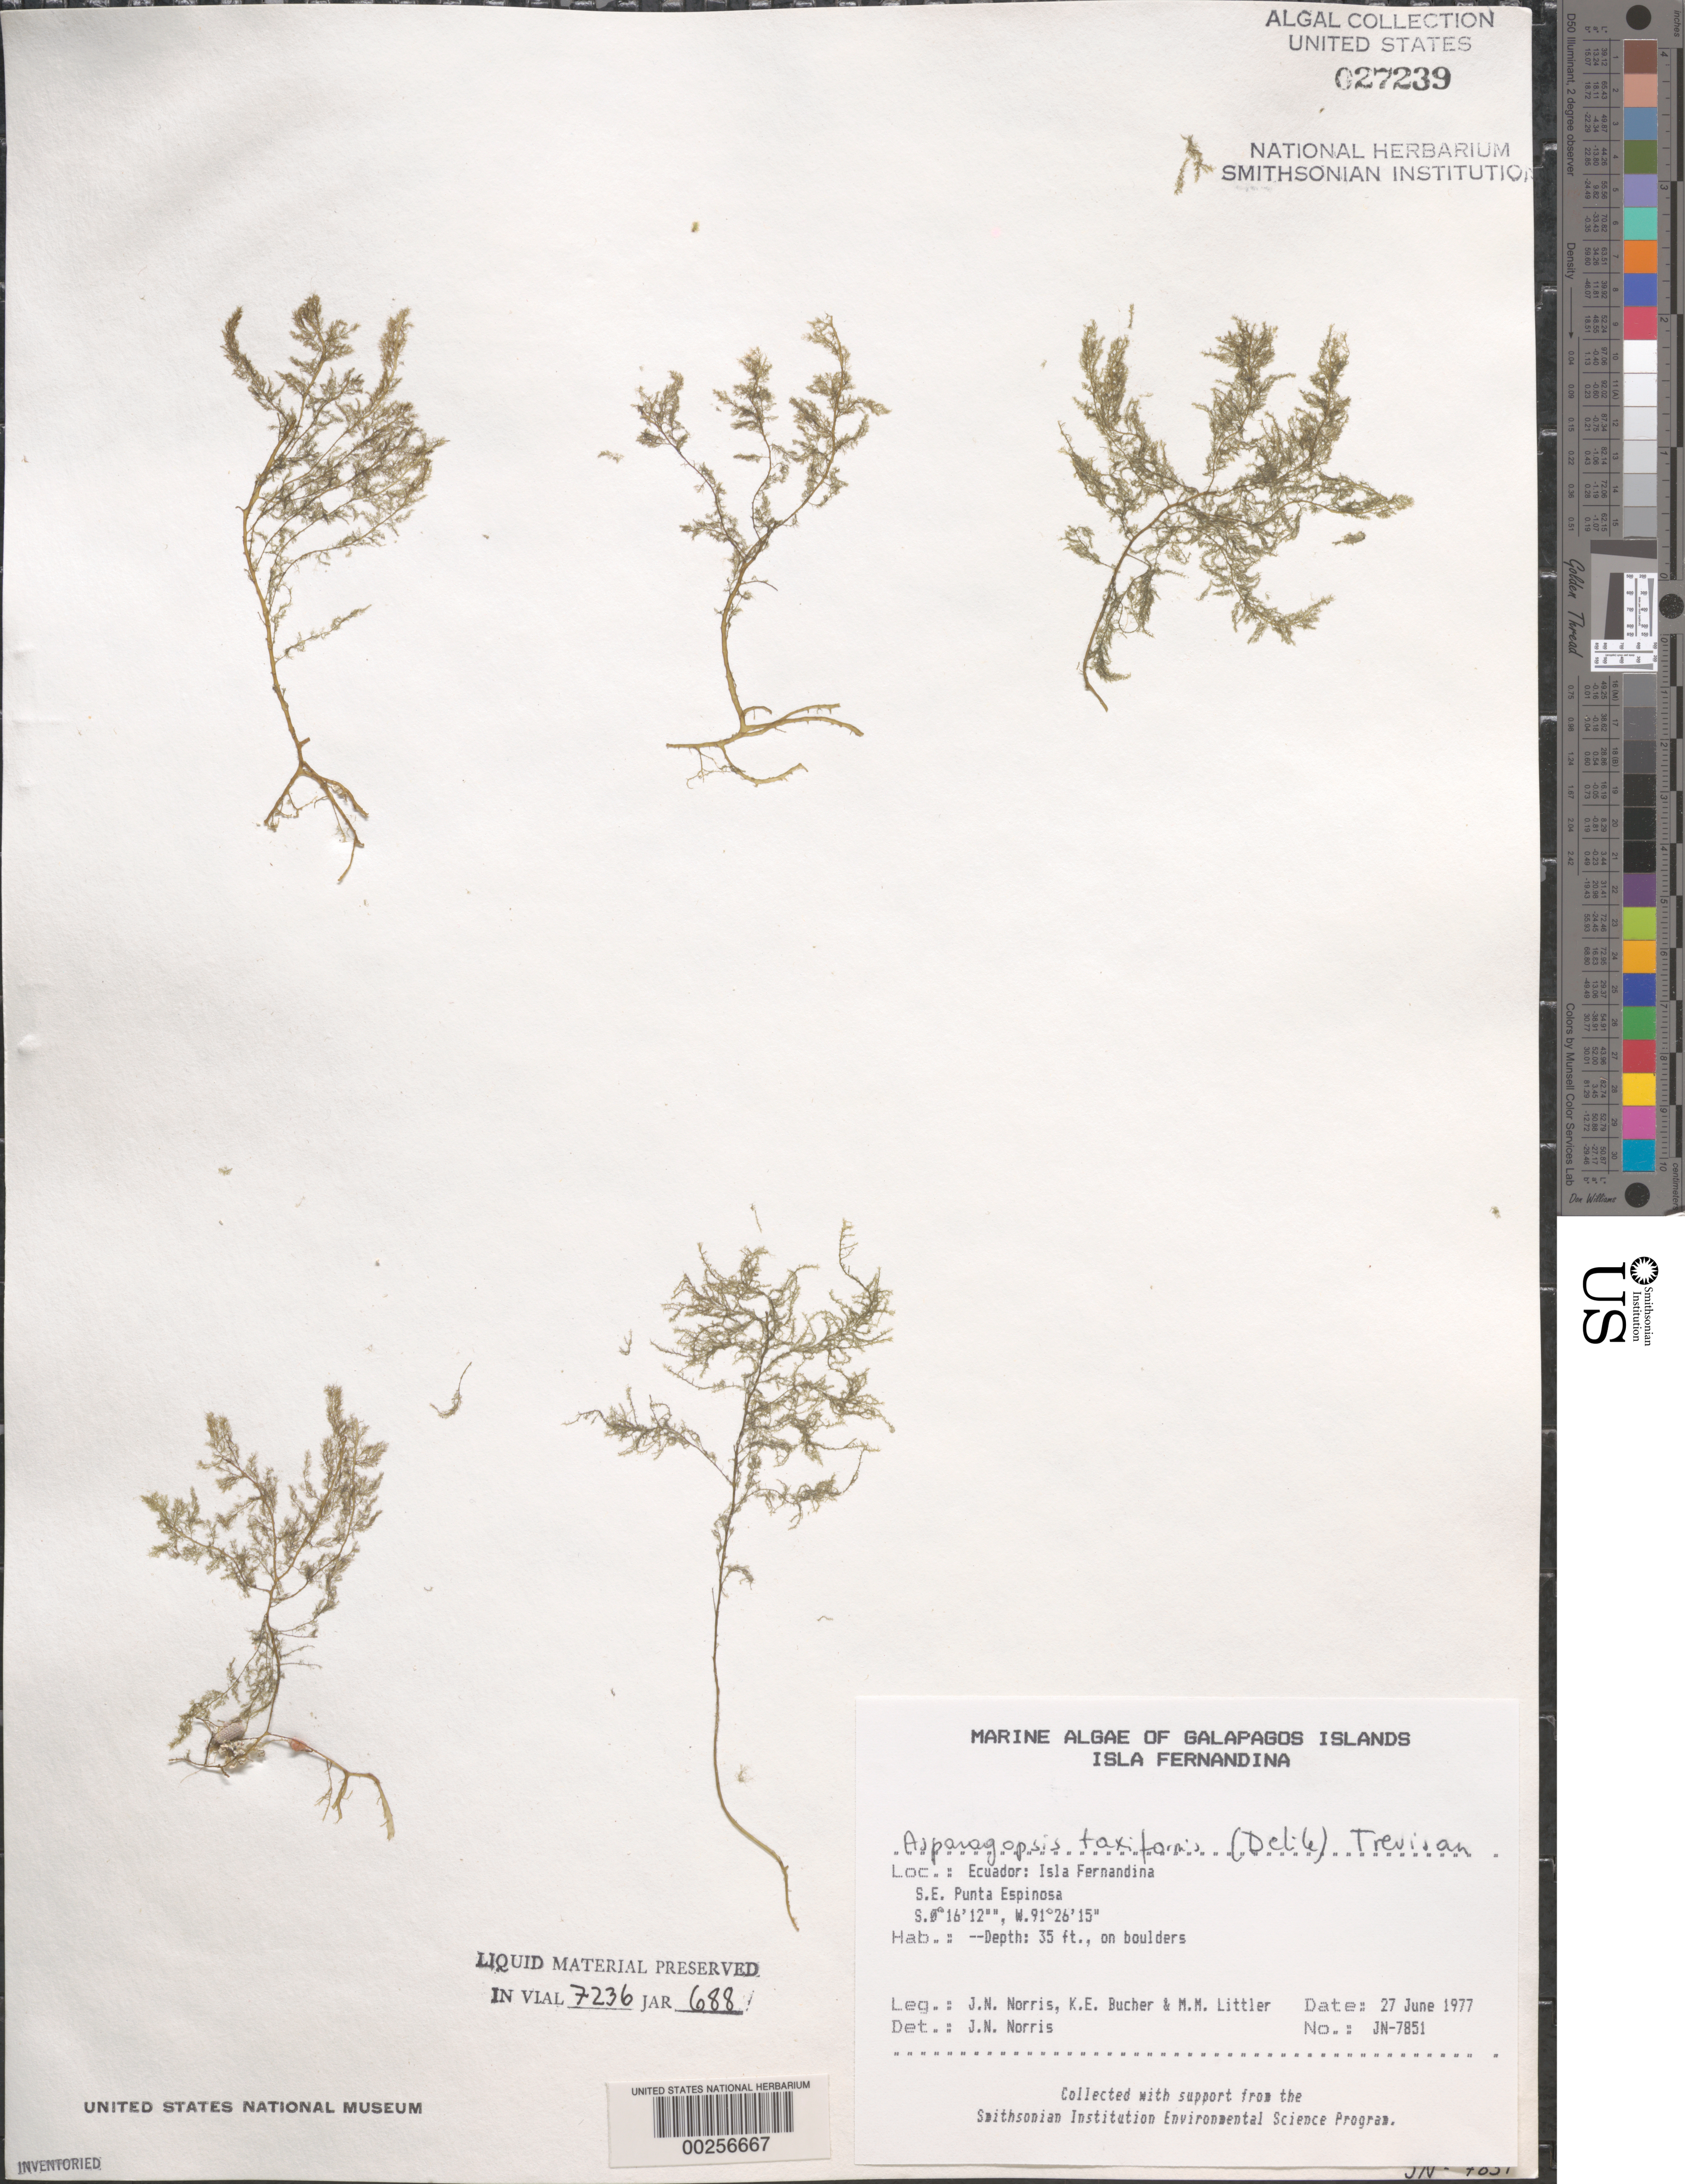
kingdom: Plantae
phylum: Rhodophyta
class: Florideophyceae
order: Bonnemaisoniales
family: Bonnemaisoniaceae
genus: Asparagopsis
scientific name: Asparagopsis taxiformis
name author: (Delile) Trevis.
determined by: Norris, James N.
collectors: J. N. Norris, K. E. Bucher & M. M. Littler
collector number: JN-7851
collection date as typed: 27 Jun 1977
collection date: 1977-06-27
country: Ecuador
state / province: Colón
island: Fernandina [Narborough]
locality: Punta Espinosa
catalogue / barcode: US 27239